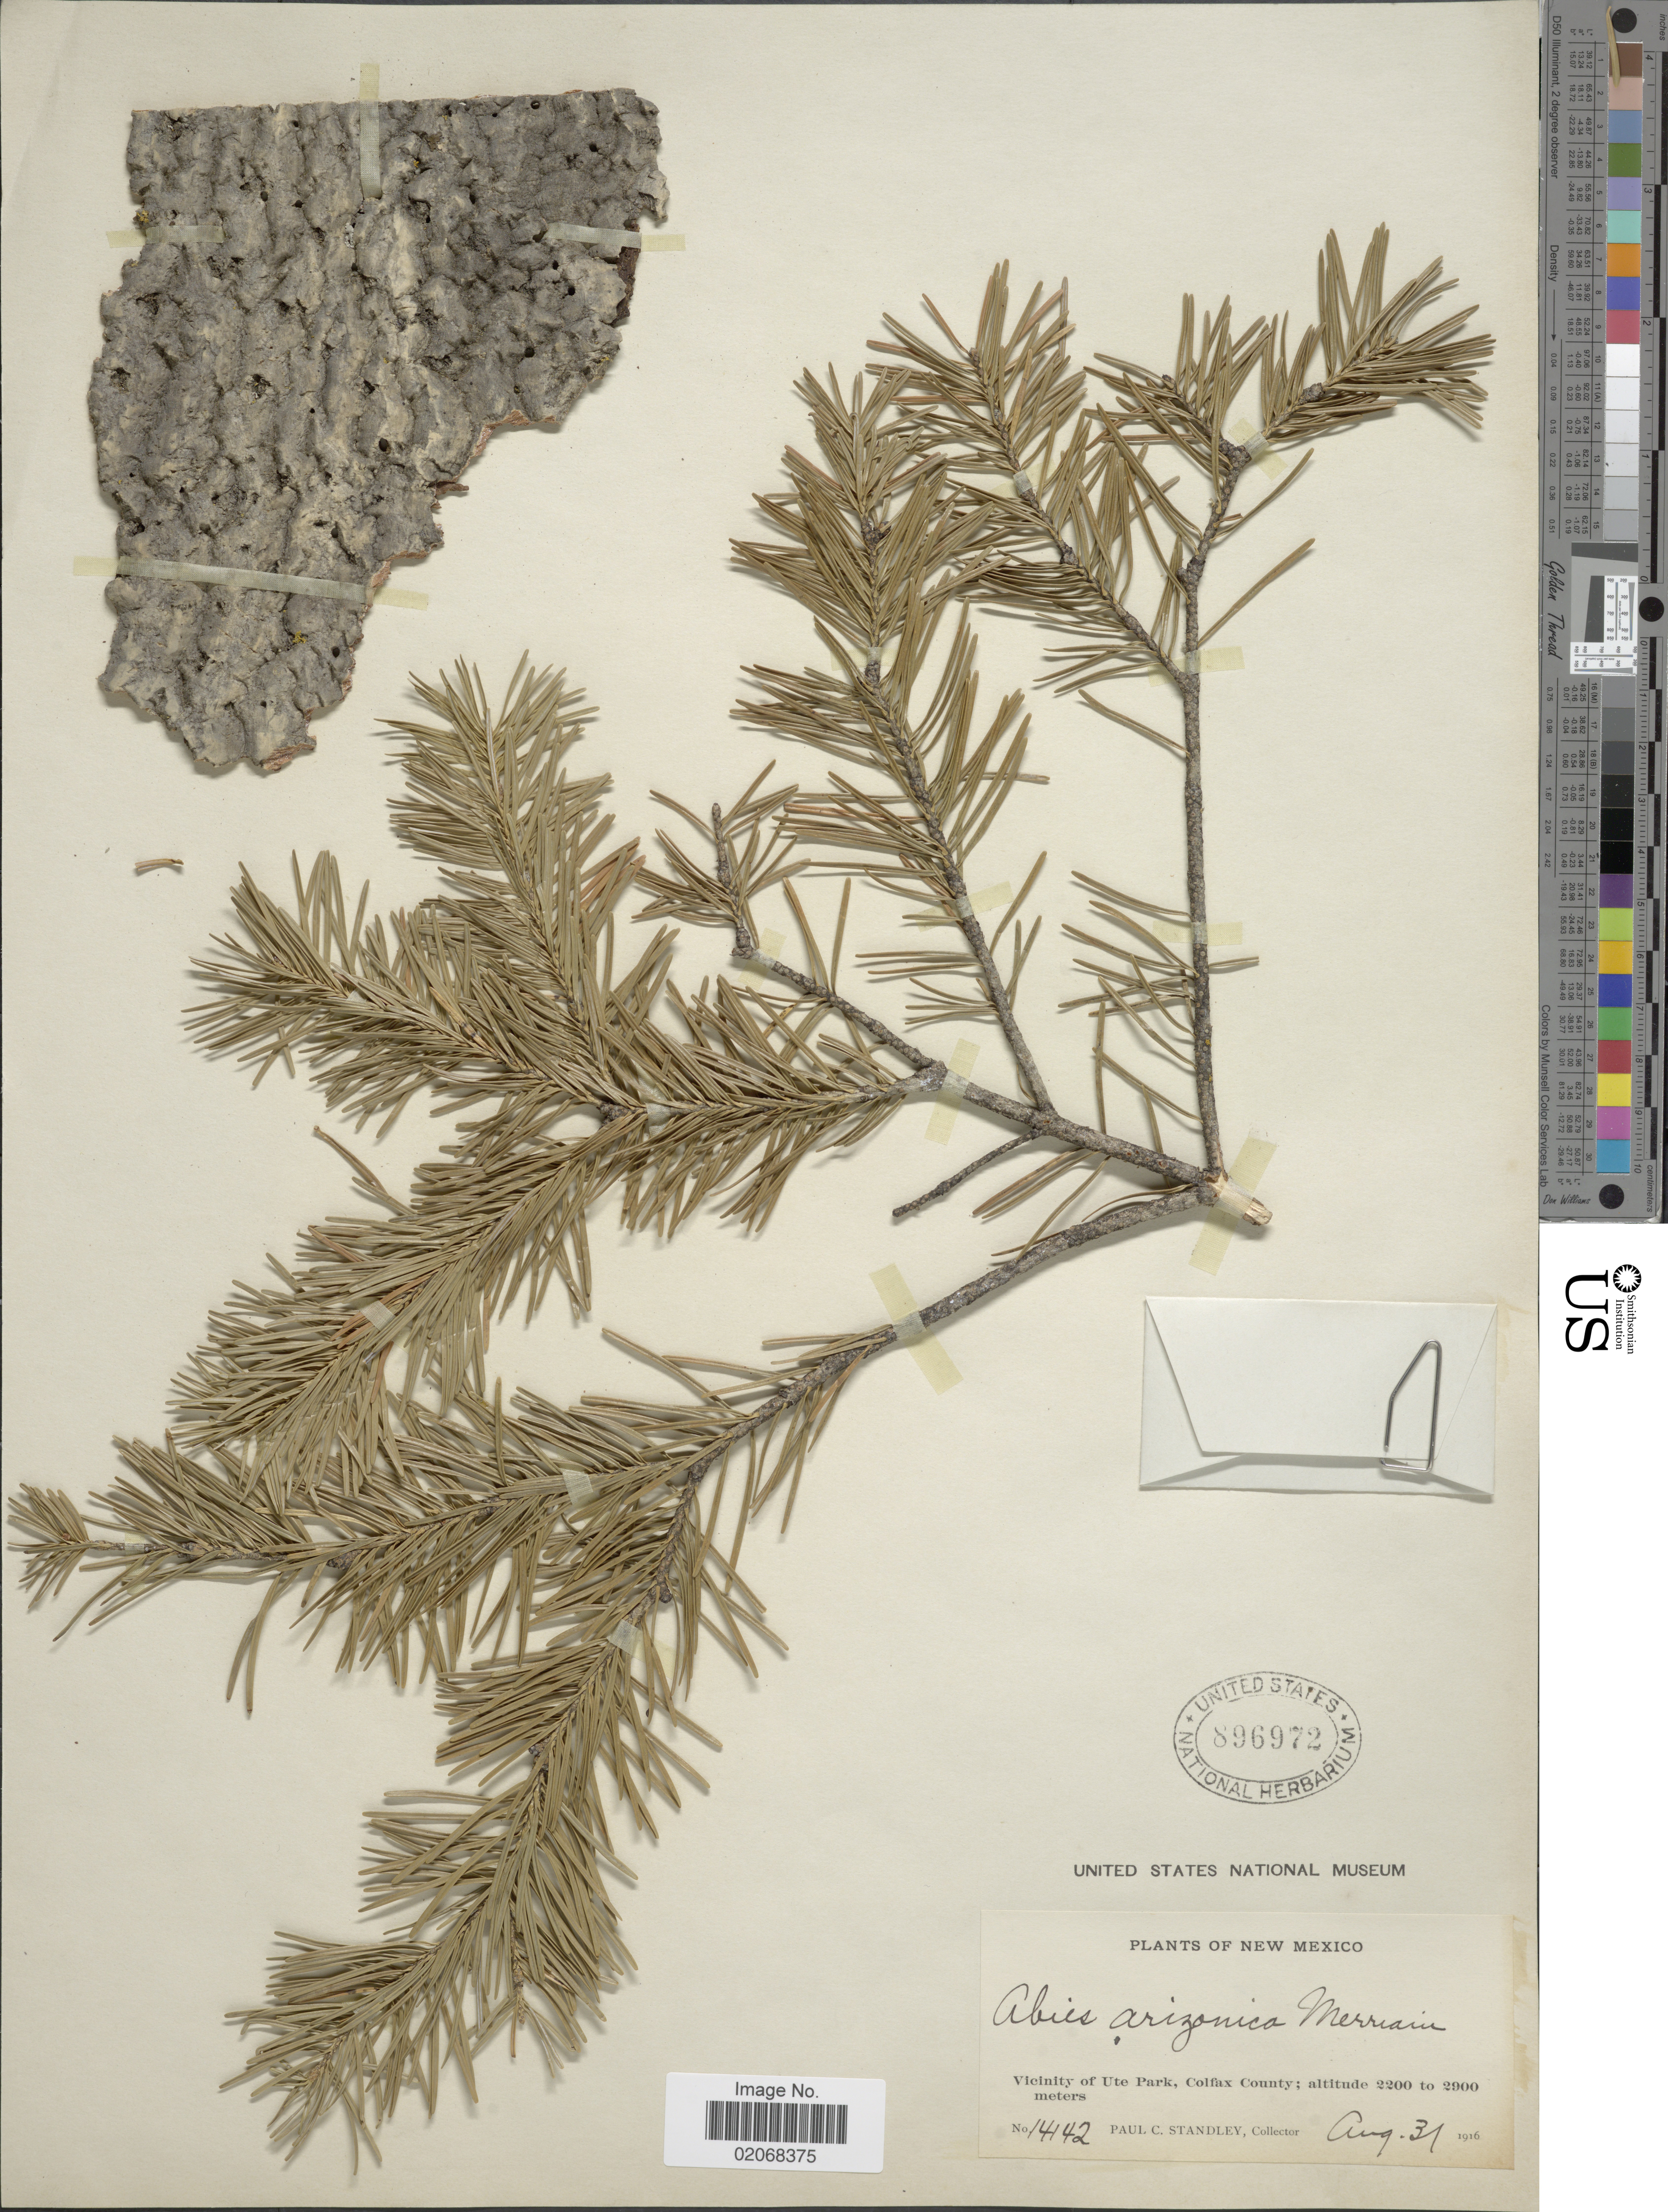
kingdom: Plantae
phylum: Tracheophyta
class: Pinopsida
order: Pinales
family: Pinaceae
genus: Abies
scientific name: Abies lasiocarpa var. arizonica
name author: (Merriam) Lemmon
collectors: P. C. Standley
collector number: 14442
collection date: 1916-08-31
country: United States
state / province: New Mexico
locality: Vicinity of Ute Park, Colfax County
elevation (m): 2200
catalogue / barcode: US 896972